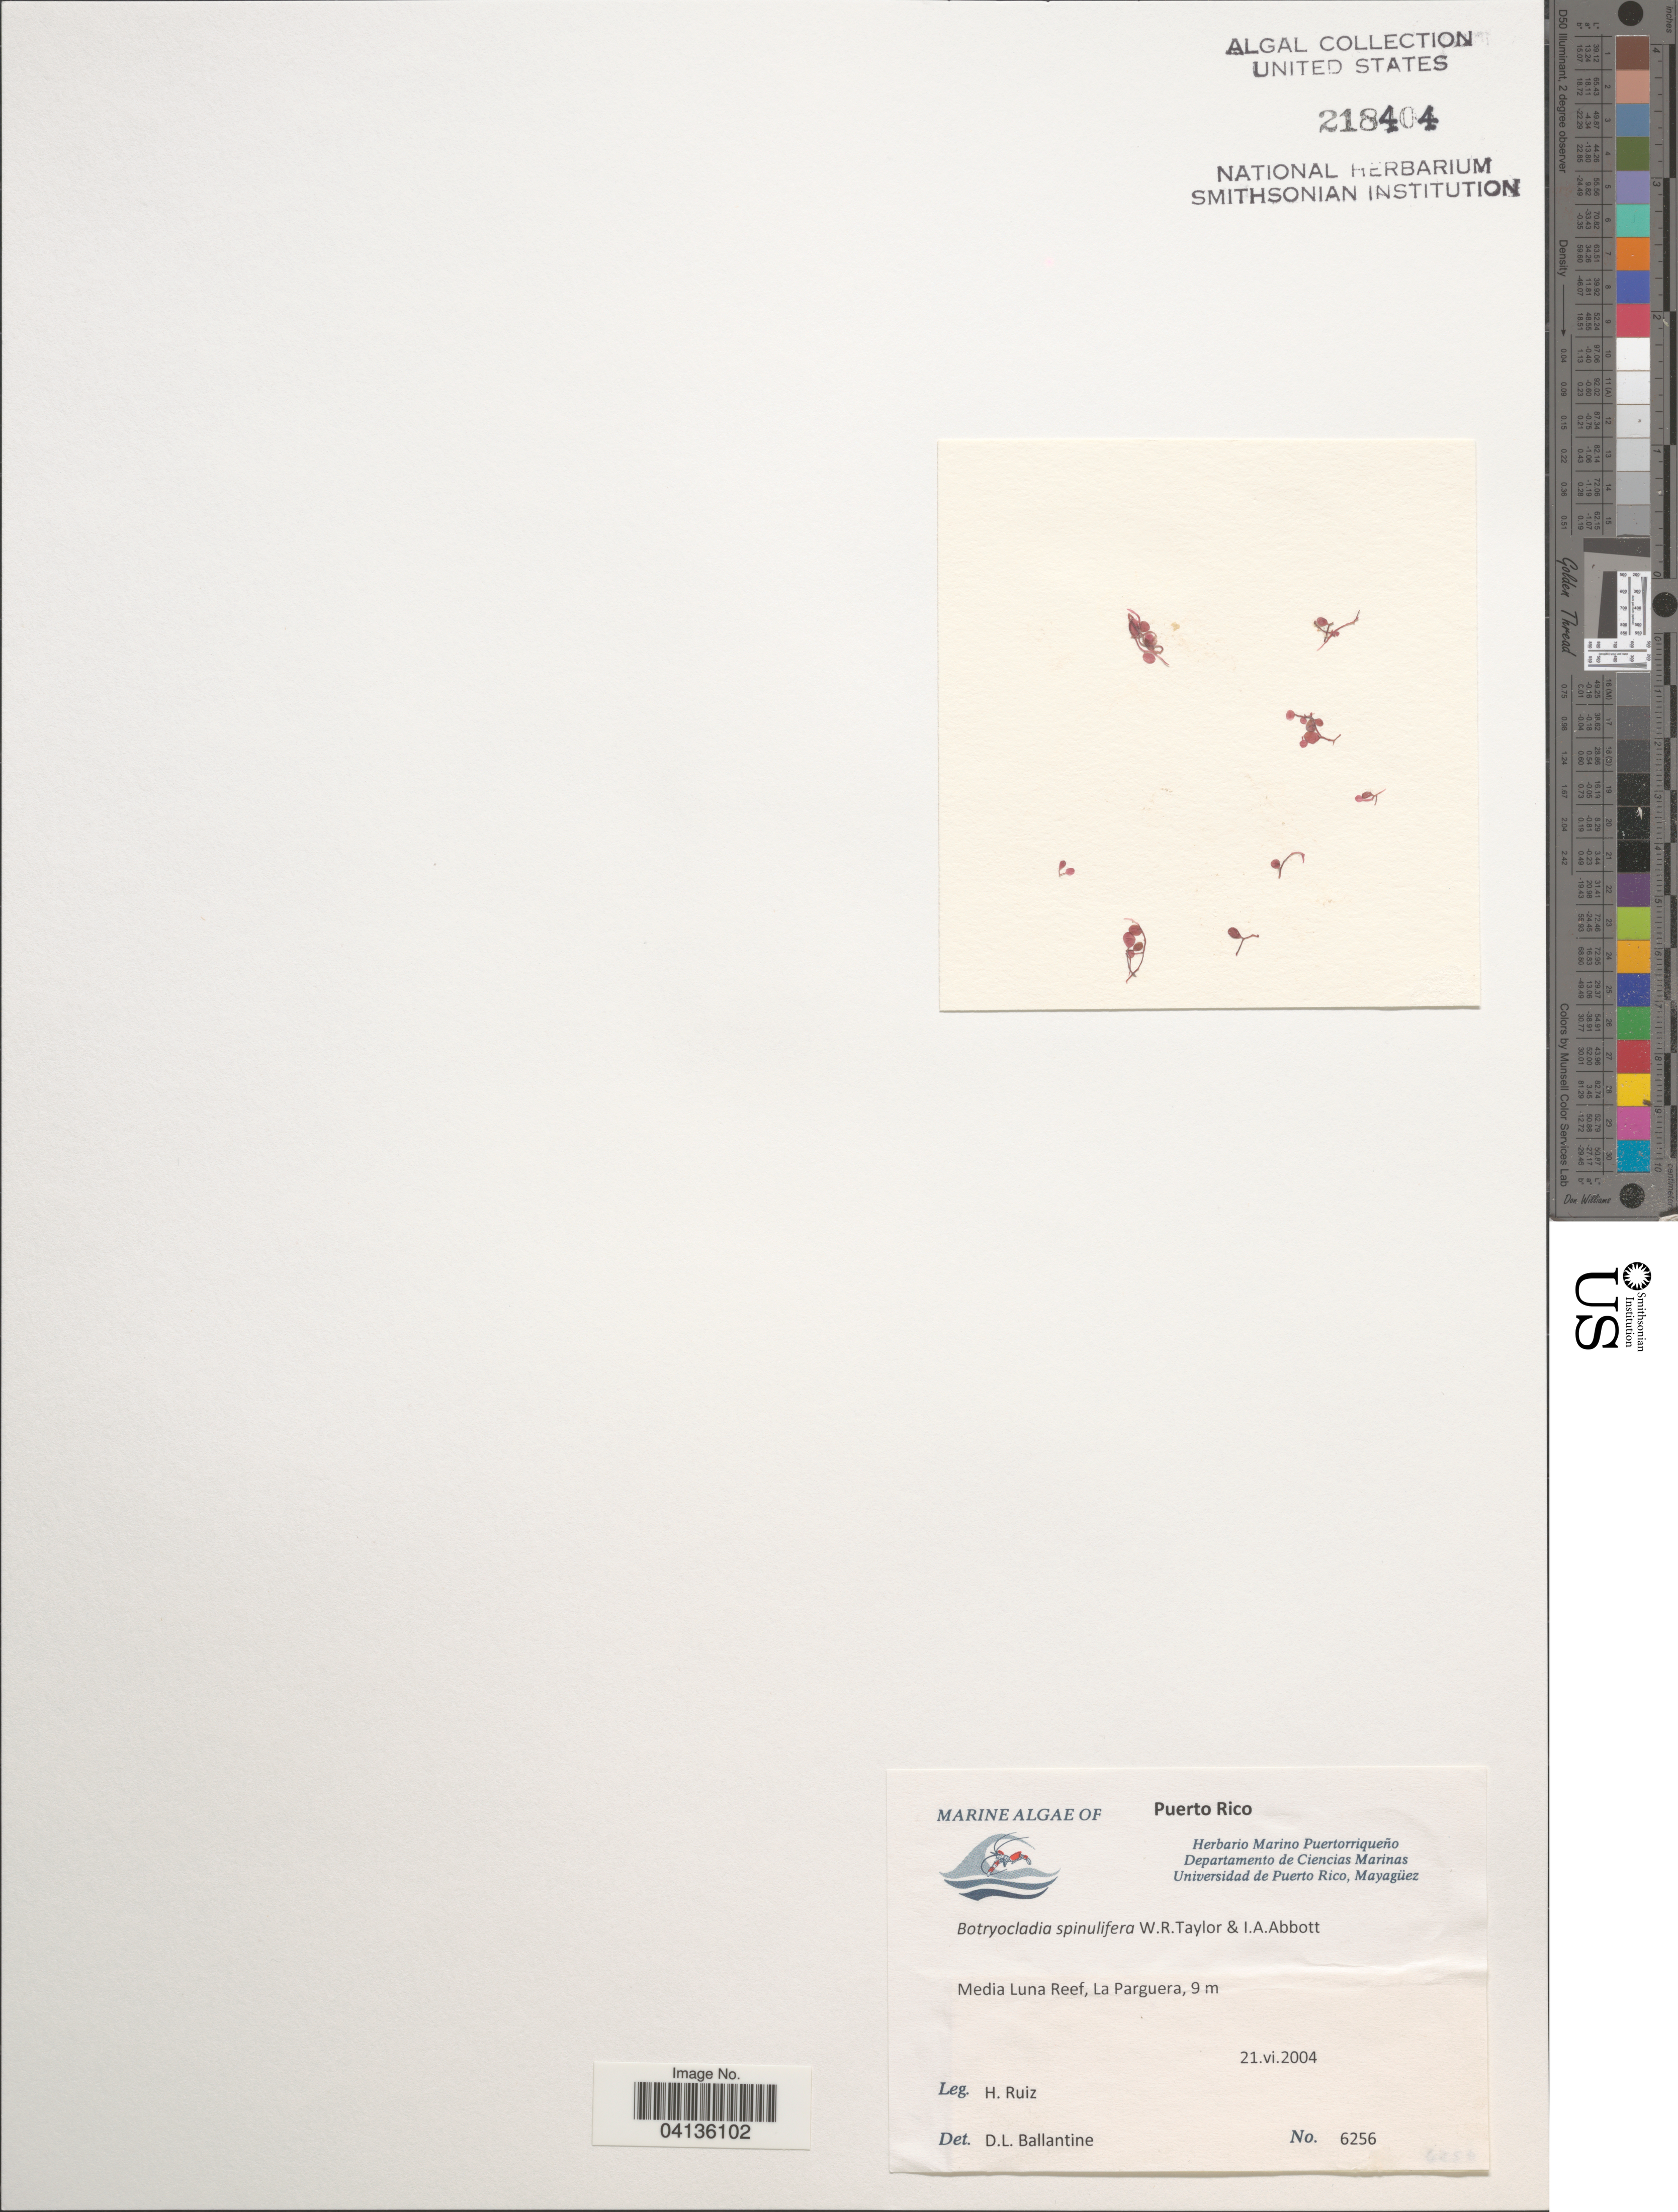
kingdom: Plantae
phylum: Rhodophyta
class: Florideophyceae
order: Rhodymeniales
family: Rhodymeniaceae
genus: Botryocladia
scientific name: Botryocladia spinulifera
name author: W.R. Taylor & I.A. Abbott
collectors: H. Ruiz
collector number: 6256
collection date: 2004-06-21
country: Puerto Rico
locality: Media Luna Reef, La Parguera.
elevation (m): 9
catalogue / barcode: US 218404